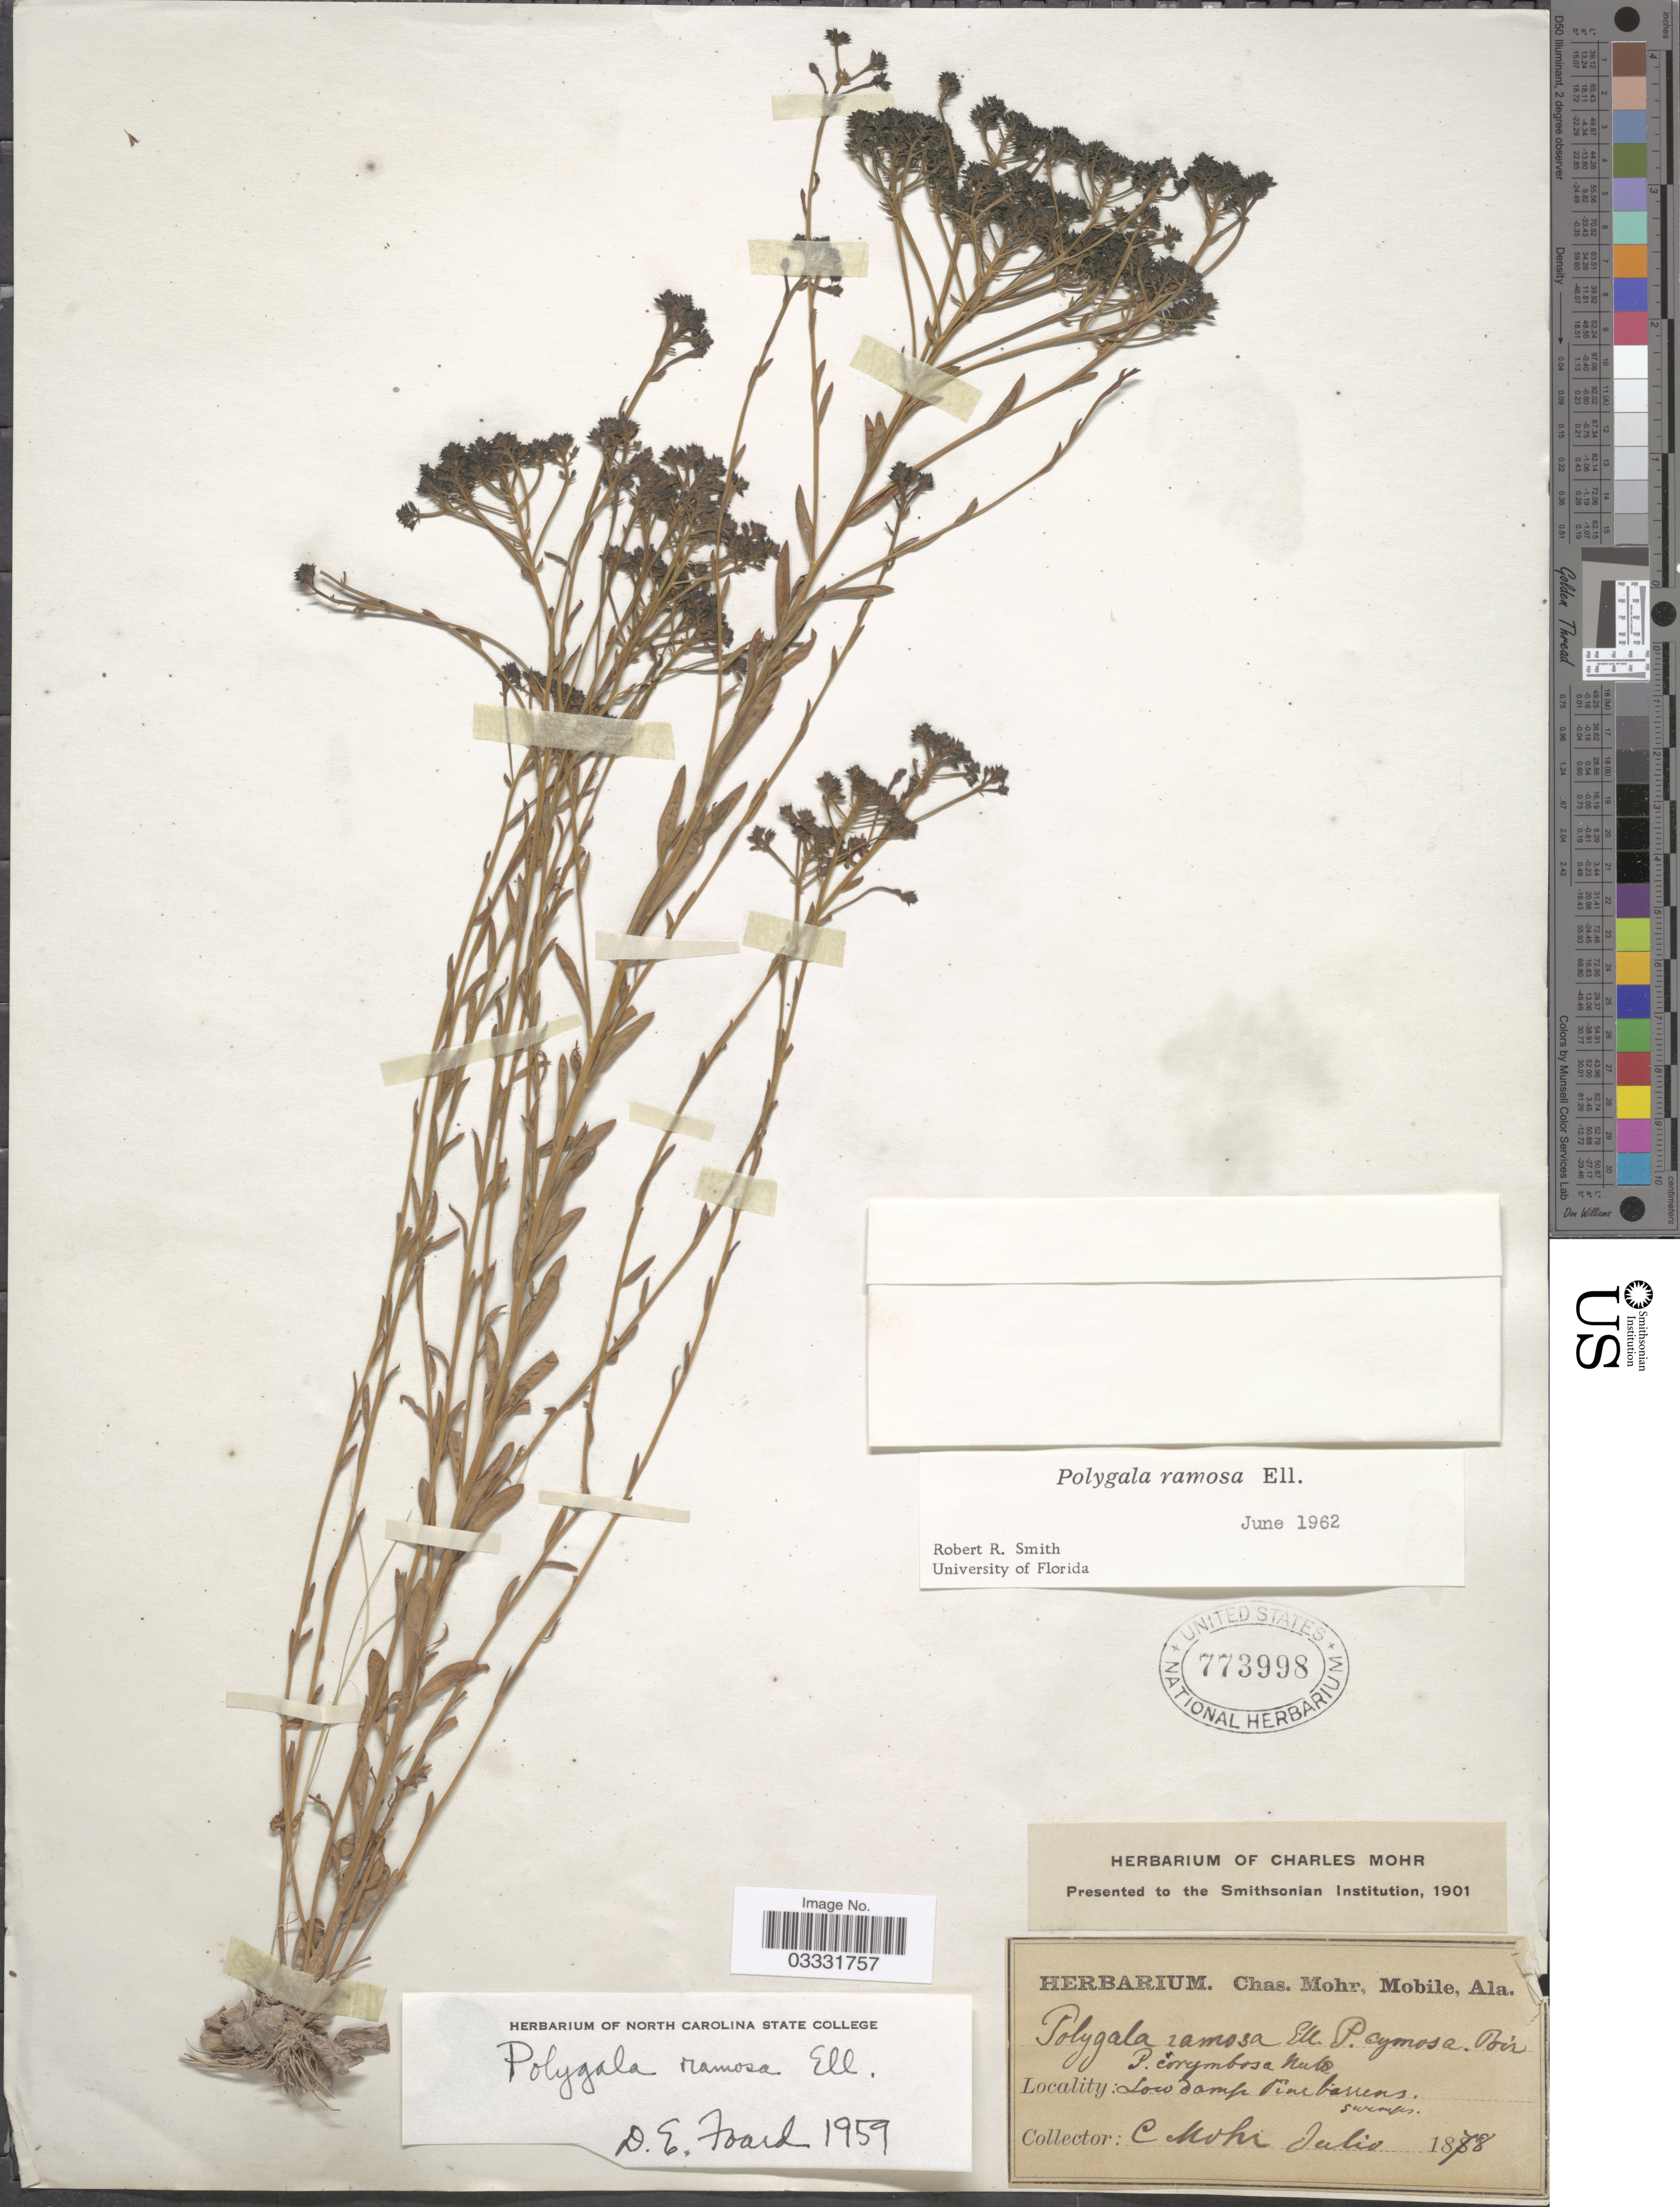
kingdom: Plantae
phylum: Tracheophyta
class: Magnoliopsida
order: Fabales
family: Polygalaceae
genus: Polygala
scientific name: Polygala ramosa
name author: Elliott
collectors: Mohr, C. T. (herbarium)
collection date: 1878-07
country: United States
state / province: Alabama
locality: Low damp Pine barrens.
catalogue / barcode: US 773998